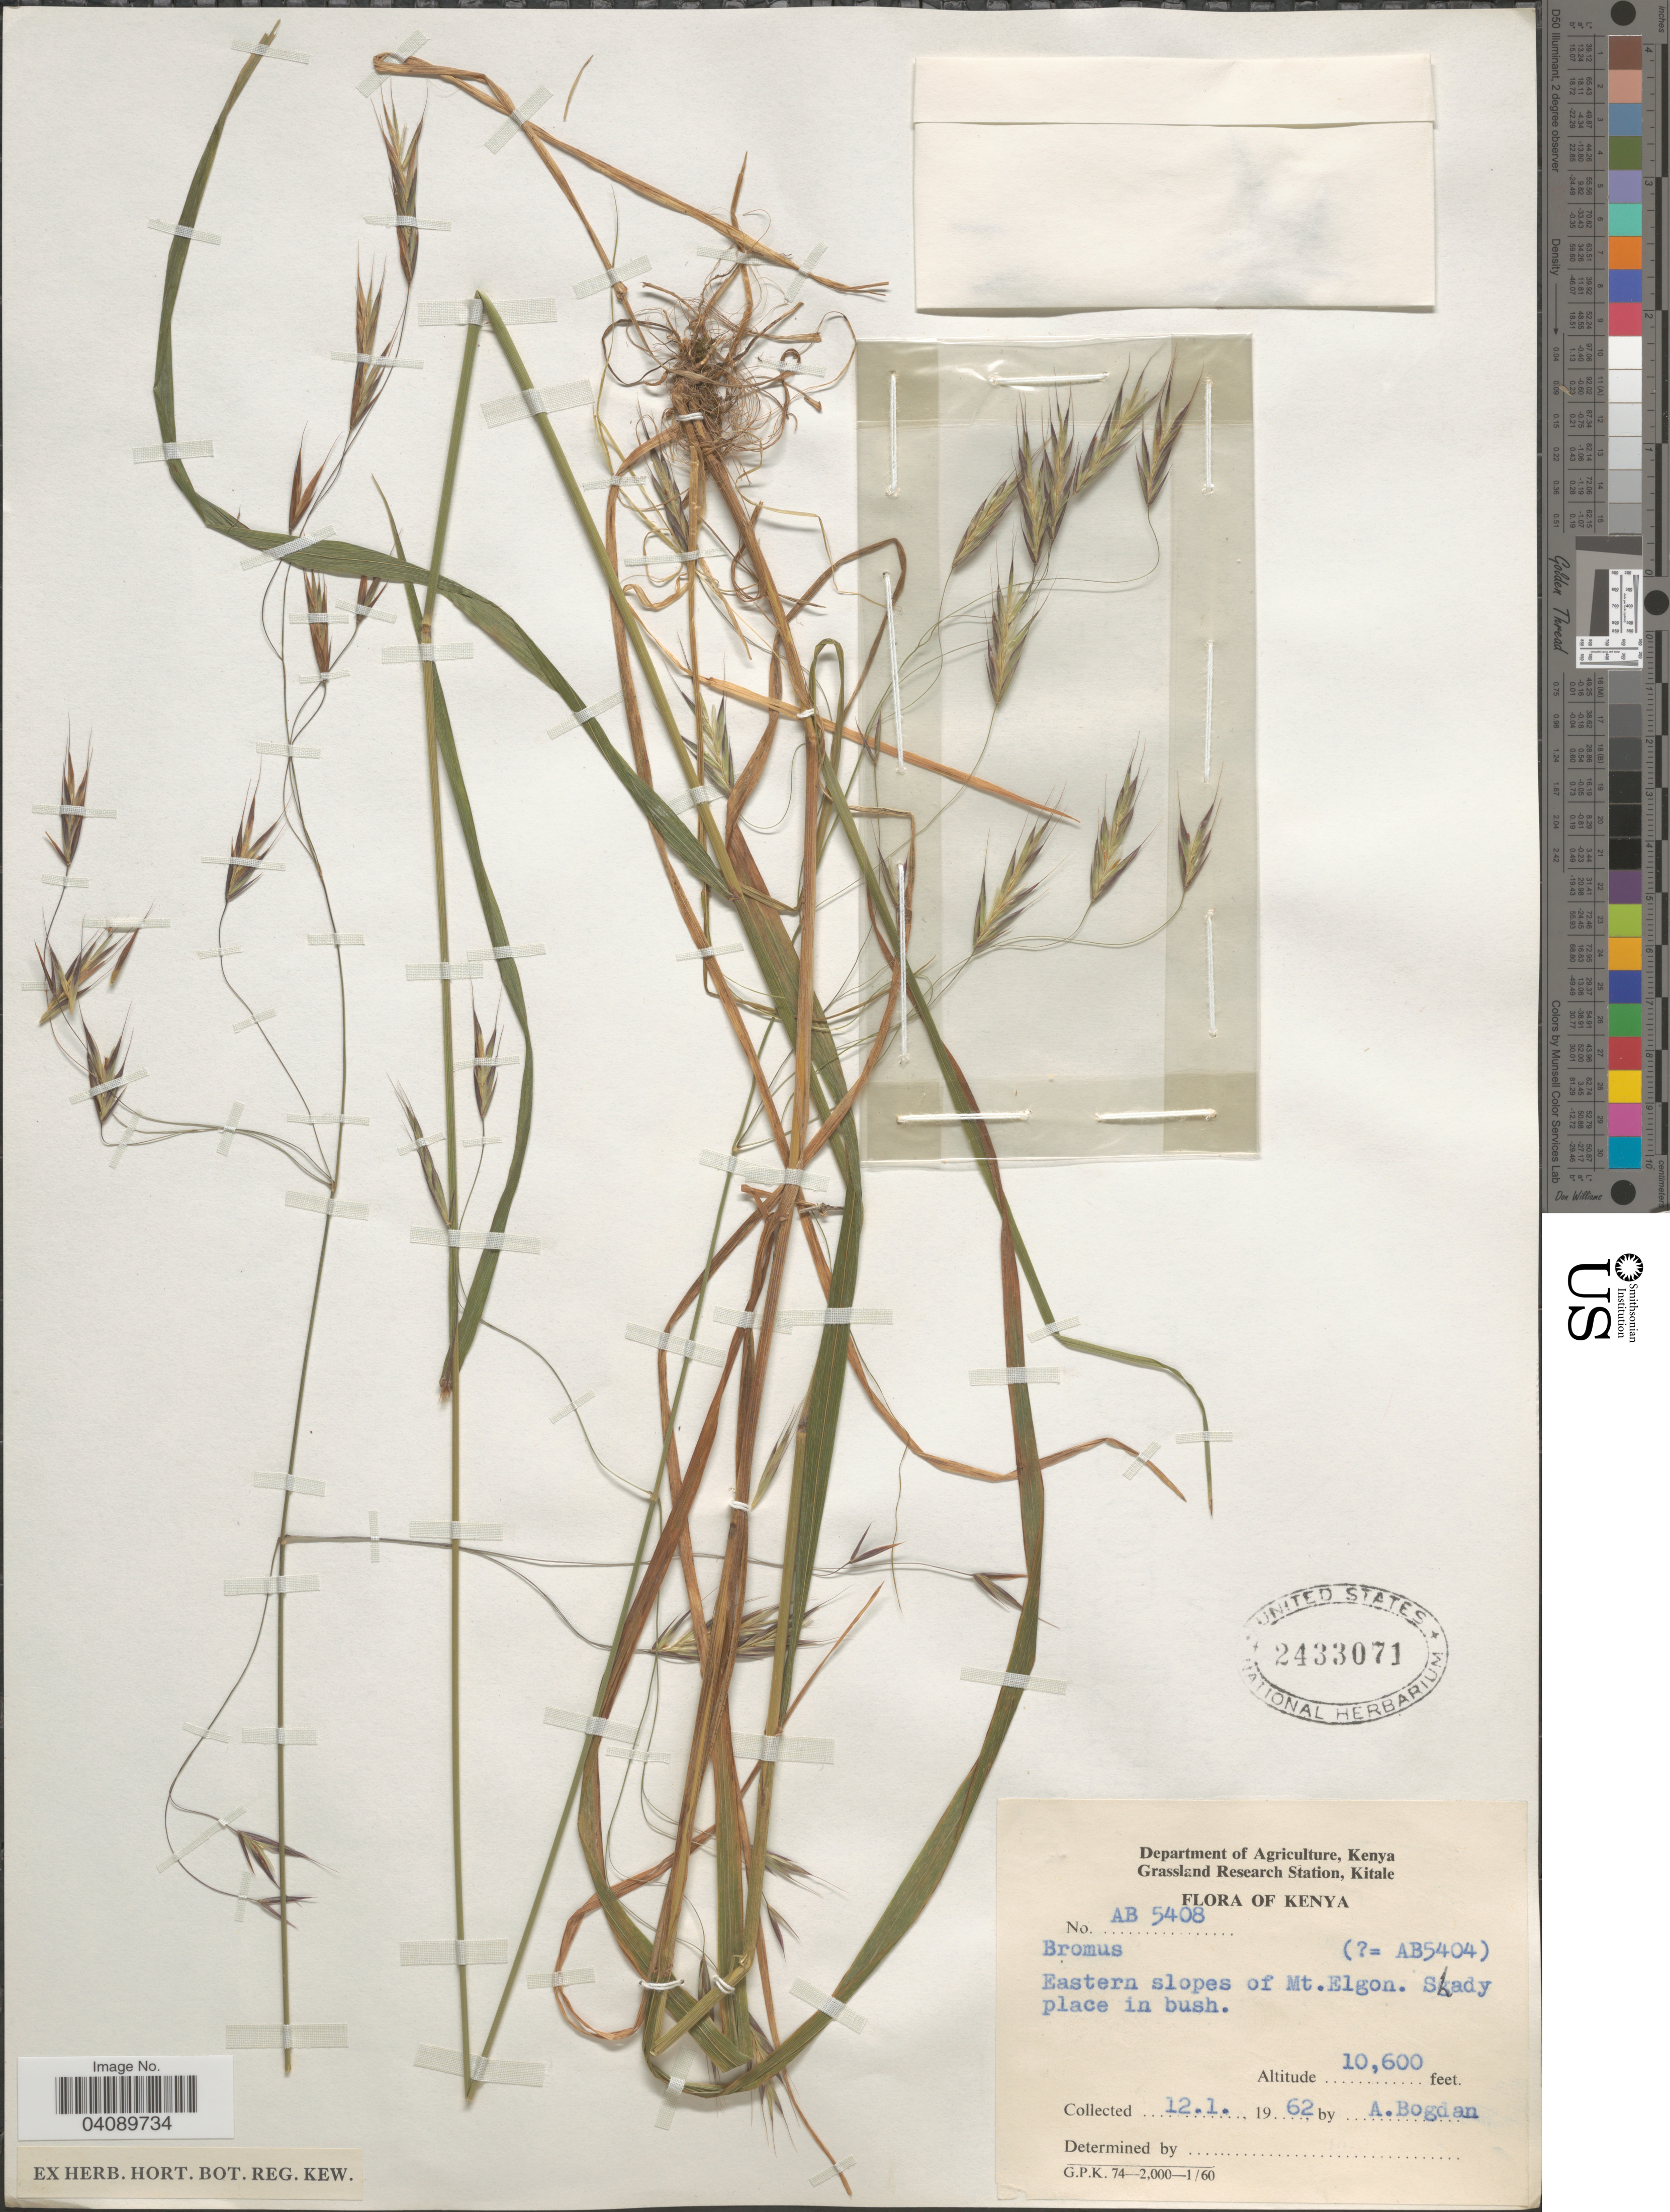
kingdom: Plantae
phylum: Tracheophyta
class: Liliopsida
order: Poales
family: Poaceae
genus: Bromus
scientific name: Bromus sp.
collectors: A. Bogdan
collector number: AB5408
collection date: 1962-01-12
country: Kenya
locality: Eastern slopes of Mt. Elgon.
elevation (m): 3231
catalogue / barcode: US 2433071